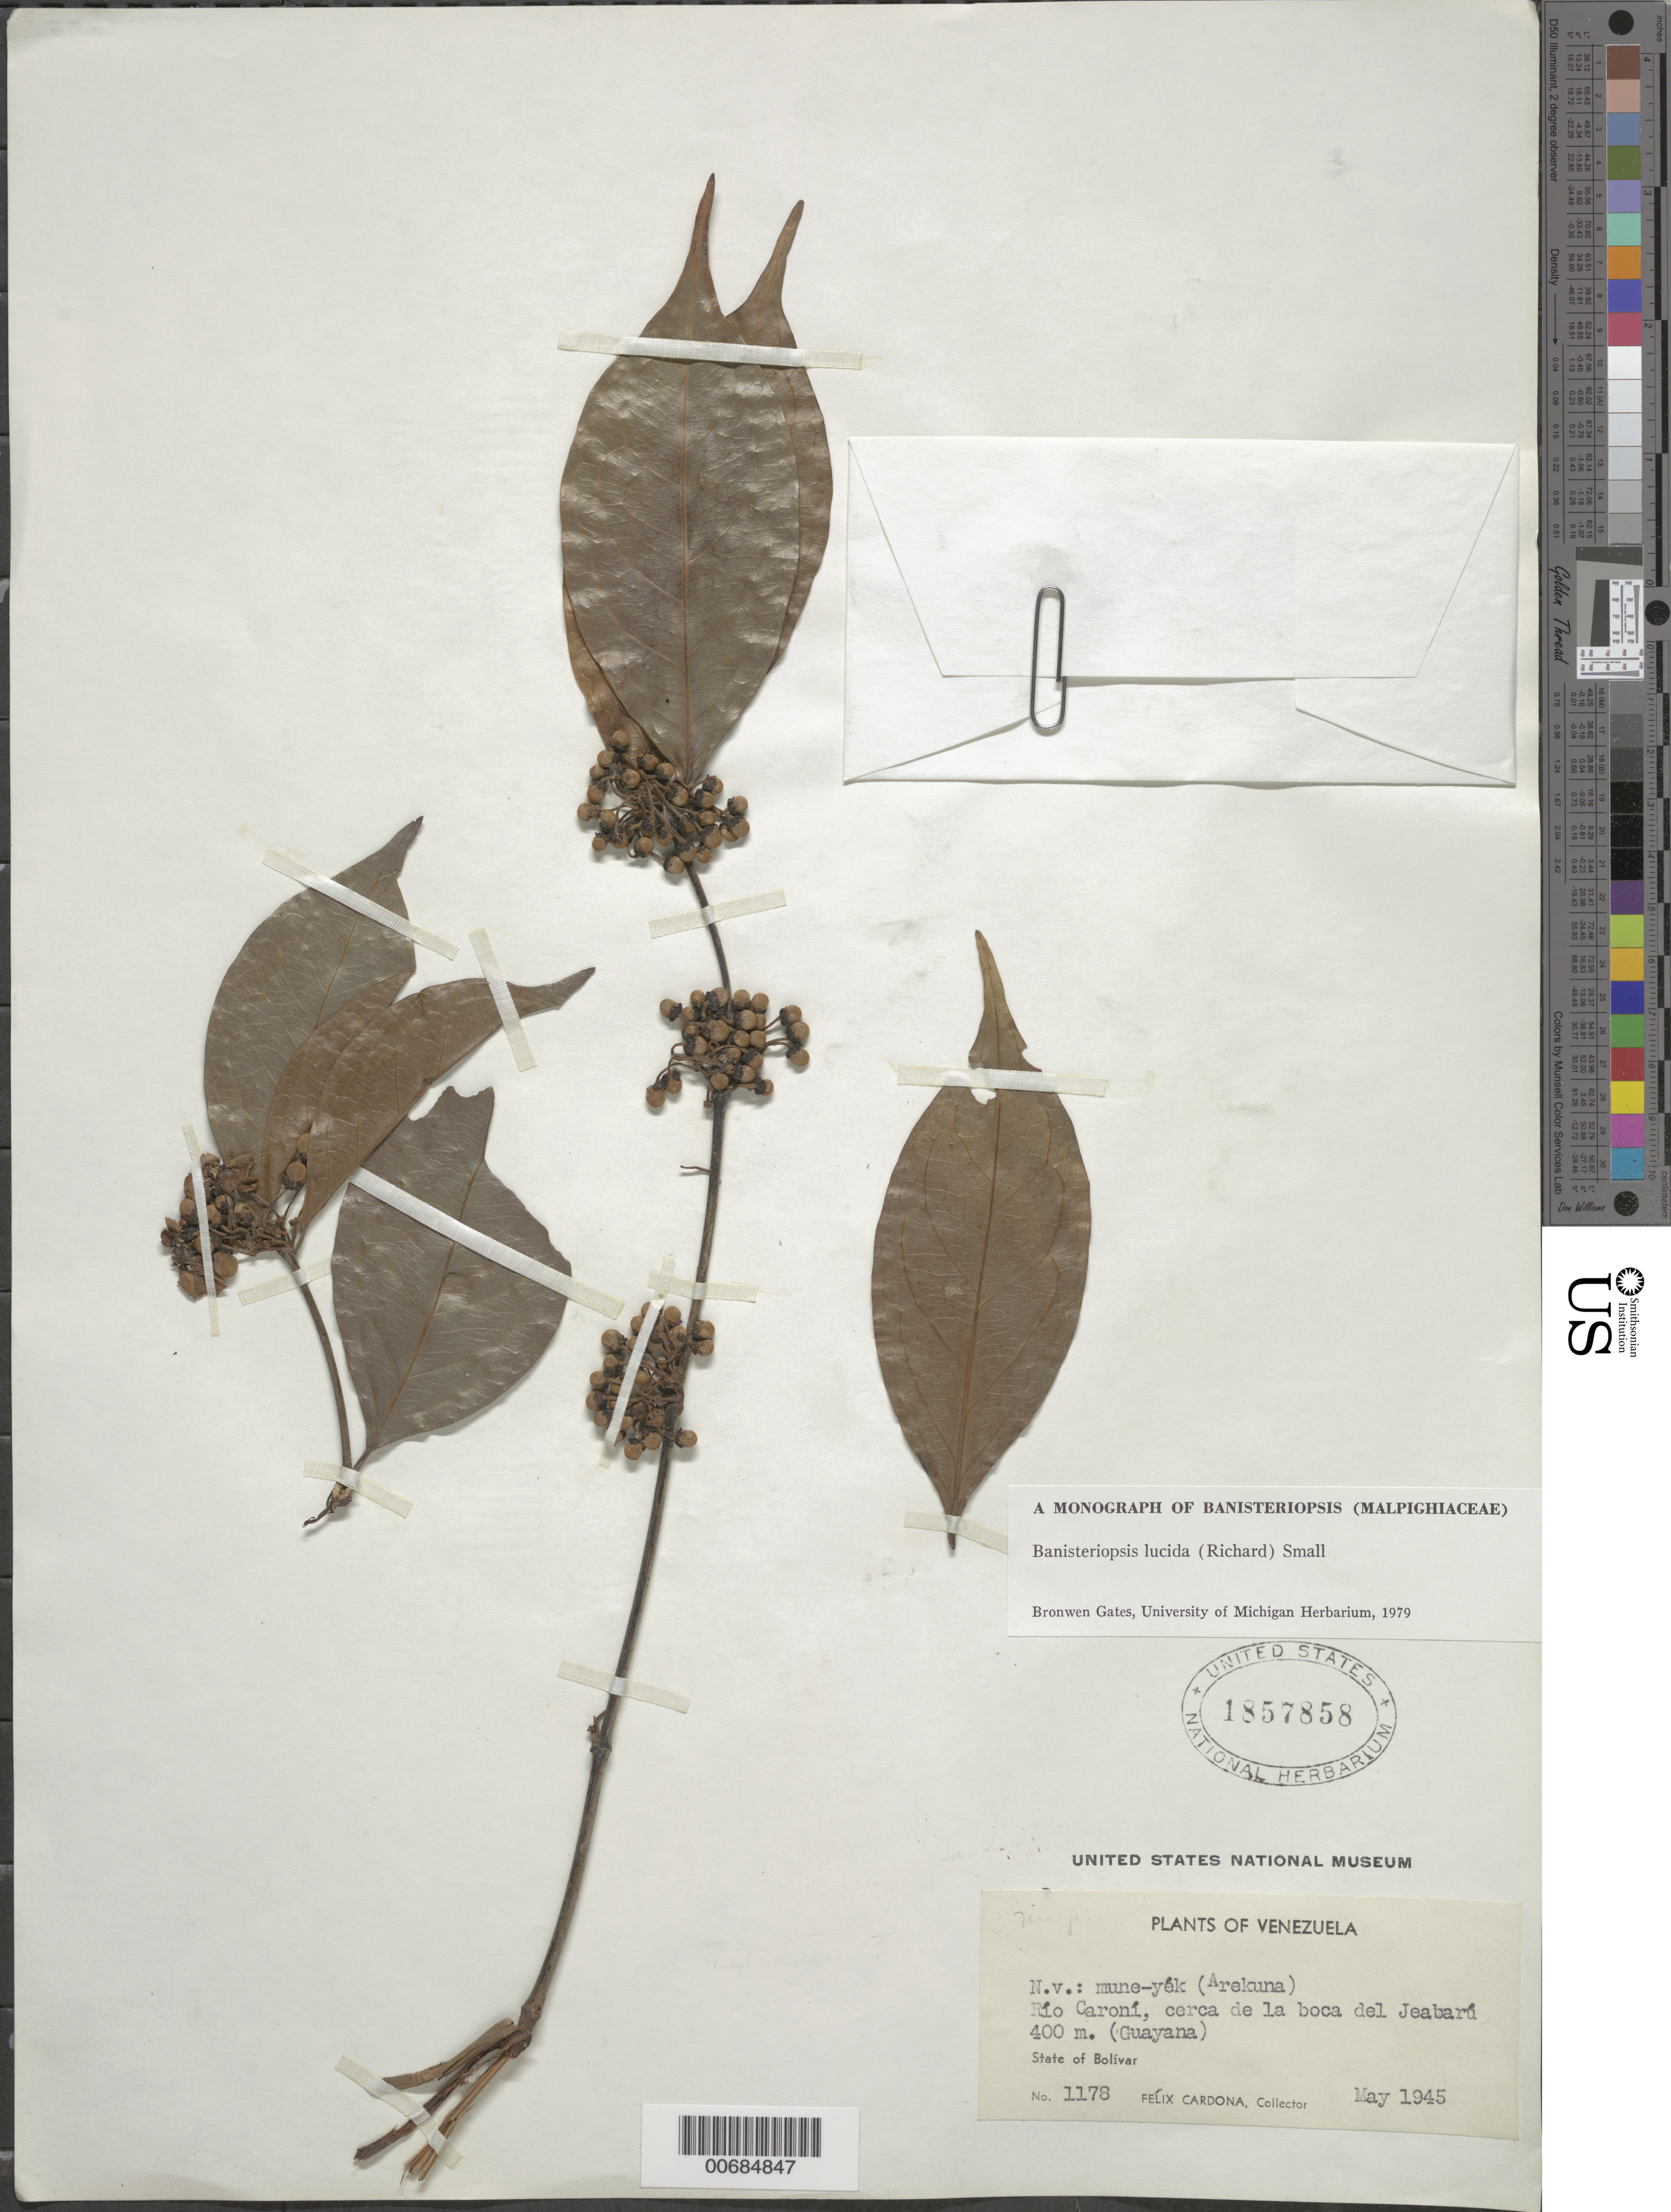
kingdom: Plantae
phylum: Tracheophyta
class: Magnoliopsida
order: Malpighiales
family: Malpighiaceae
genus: Banisteriopsis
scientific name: Banisteriopsis lucida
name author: (Rich.) Small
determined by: Gates, B.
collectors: F. Cardona Puig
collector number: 1178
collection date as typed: May-45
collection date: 1945-05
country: Venezuela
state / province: Bolívar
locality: Río Caroní, Jeabarú (Guayana)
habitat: Near mouth of river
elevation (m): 400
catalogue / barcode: US 1857858